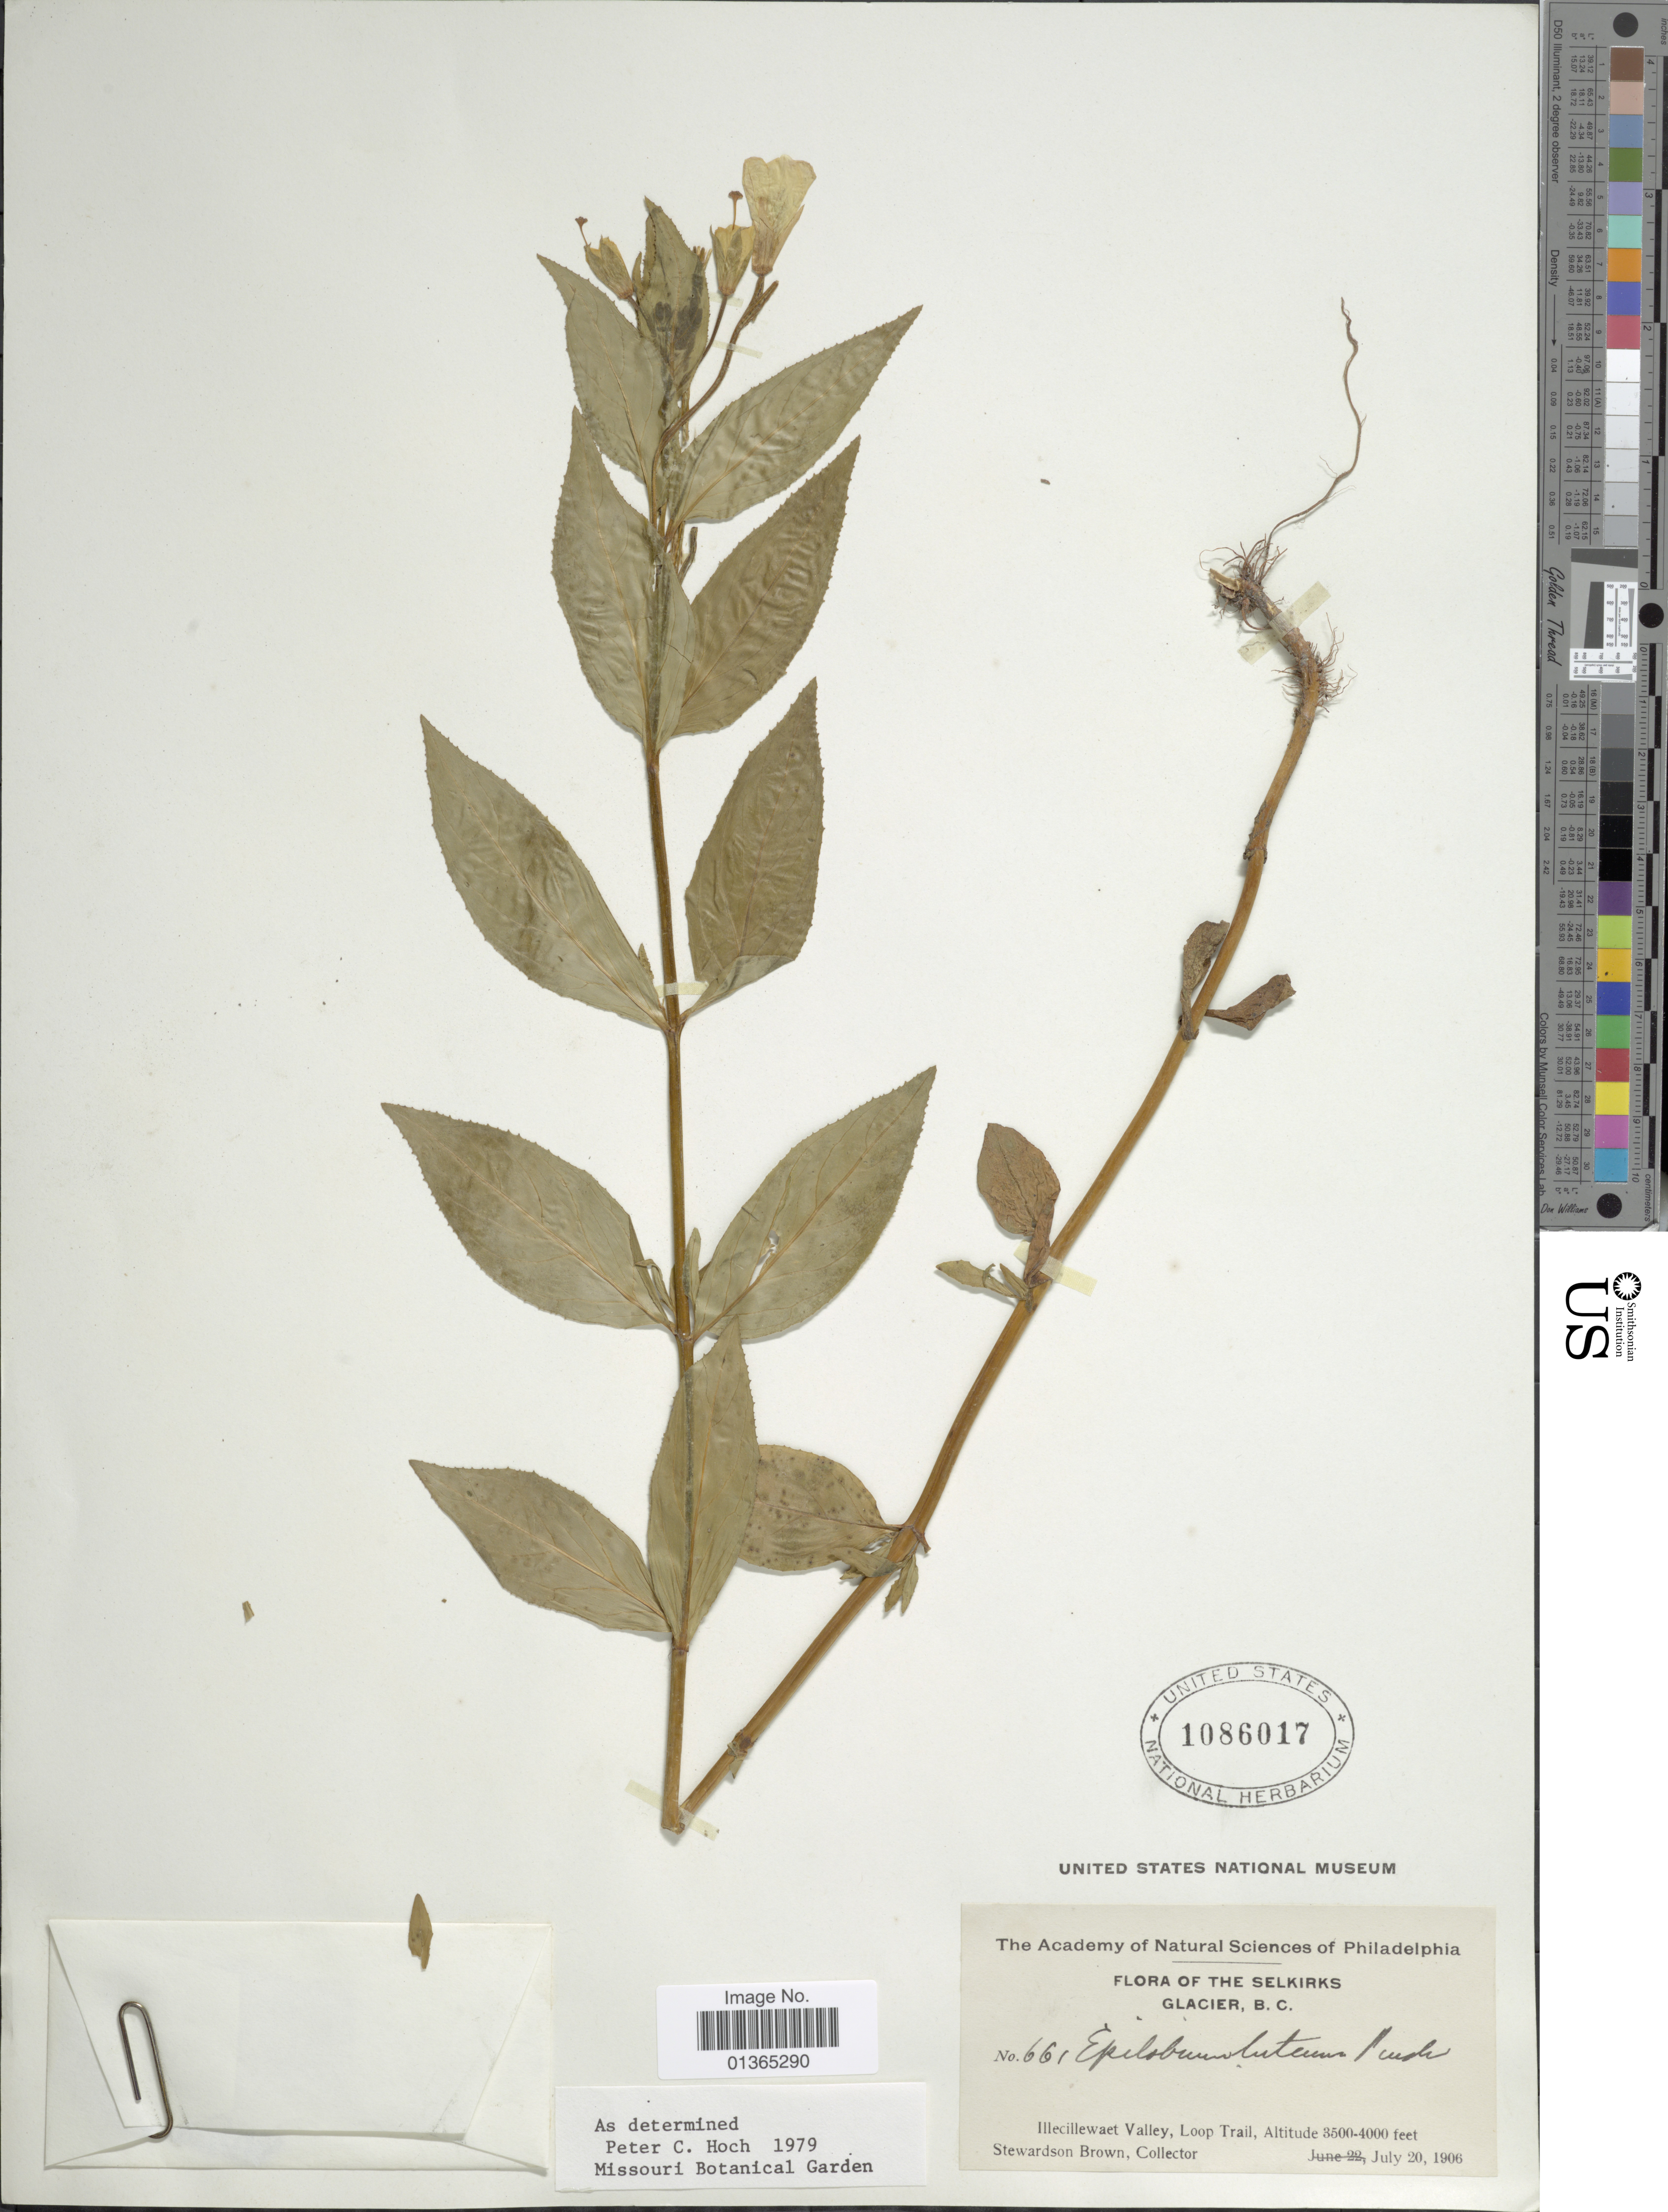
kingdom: Plantae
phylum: Tracheophyta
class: Magnoliopsida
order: Myrtales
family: Onagraceae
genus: Epilobium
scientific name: Epilobium luteum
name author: Pursh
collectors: S. Brown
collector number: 661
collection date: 1906-07-20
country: Canada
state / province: British Columbia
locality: Selkirks Glacier. Illecillewaet Valley, Loop Trail.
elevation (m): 1067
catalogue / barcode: US 1086017